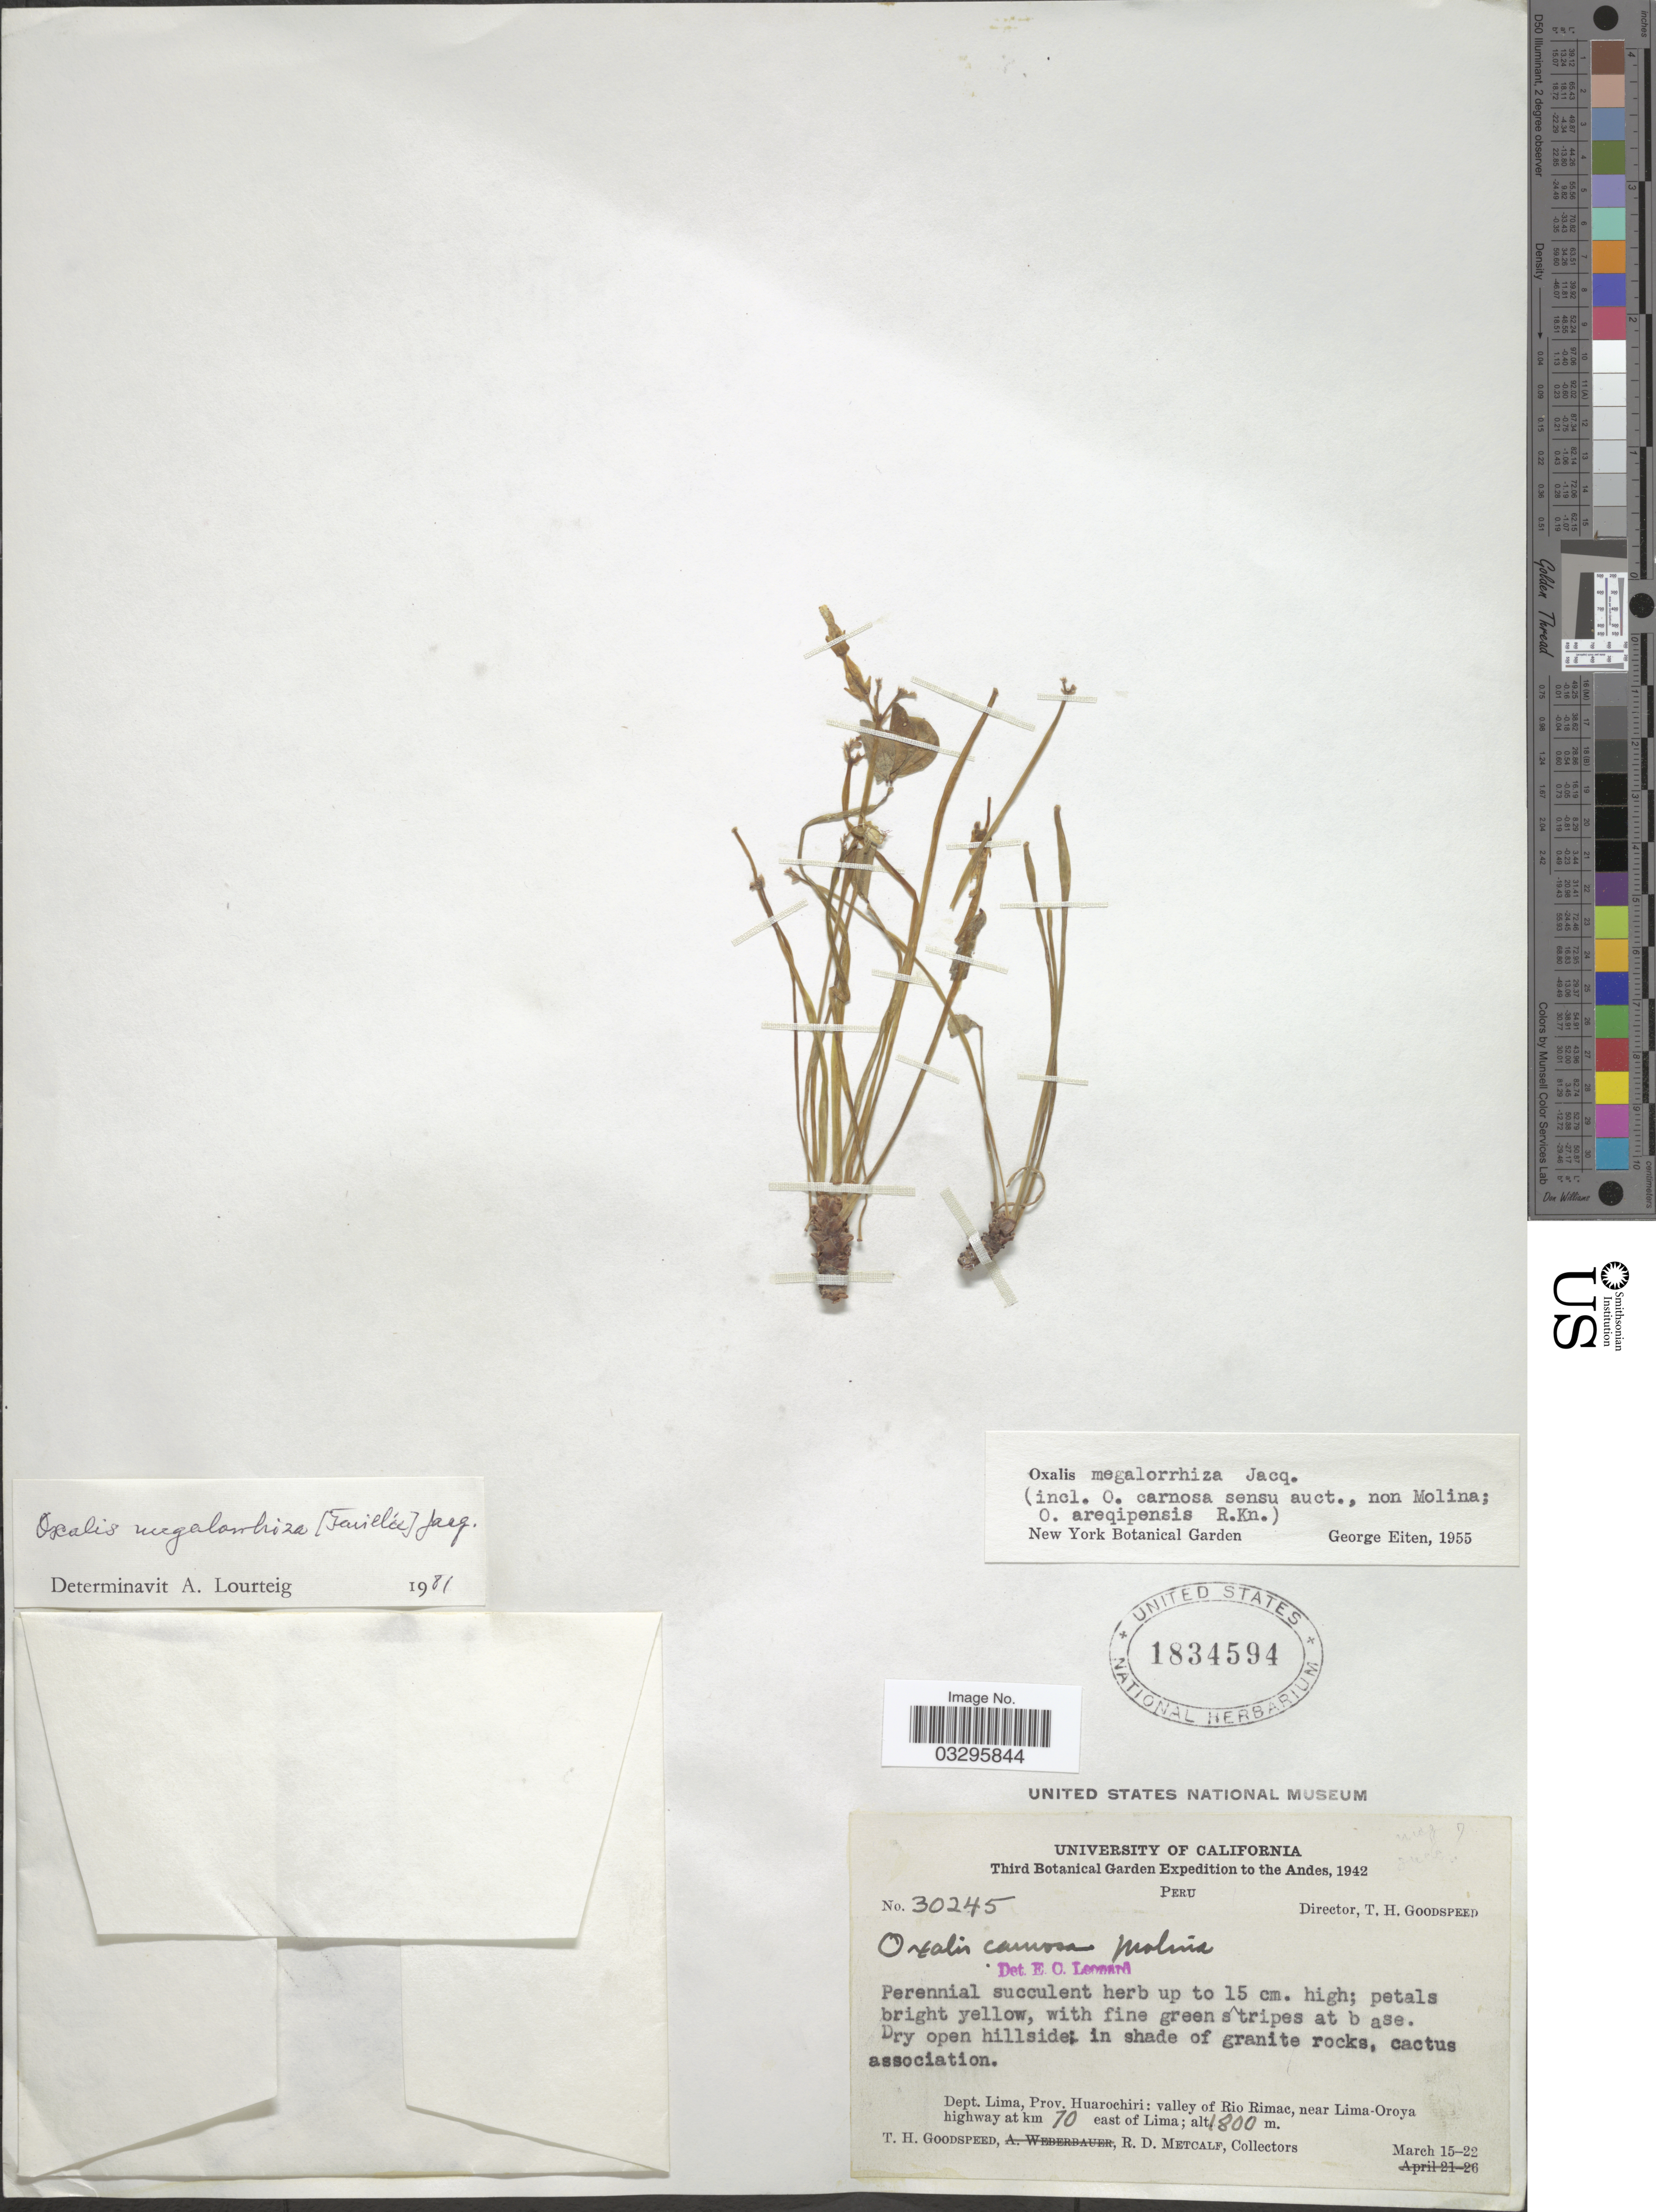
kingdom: Plantae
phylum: Tracheophyta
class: Magnoliopsida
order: Oxalidales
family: Oxalidaceae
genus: Oxalis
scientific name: Oxalis megalorrhiza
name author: Jacq.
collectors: T. Goodspeed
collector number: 30245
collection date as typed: Transcribed d/m/y: 15/3/22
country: Peru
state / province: Lima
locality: Andes. Dept. Lima, Prov. Huarochiri: valley of the Rio Rimac, near Lima-Oroya highway at km 70 east of Lima.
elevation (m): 1800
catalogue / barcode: US 1834594